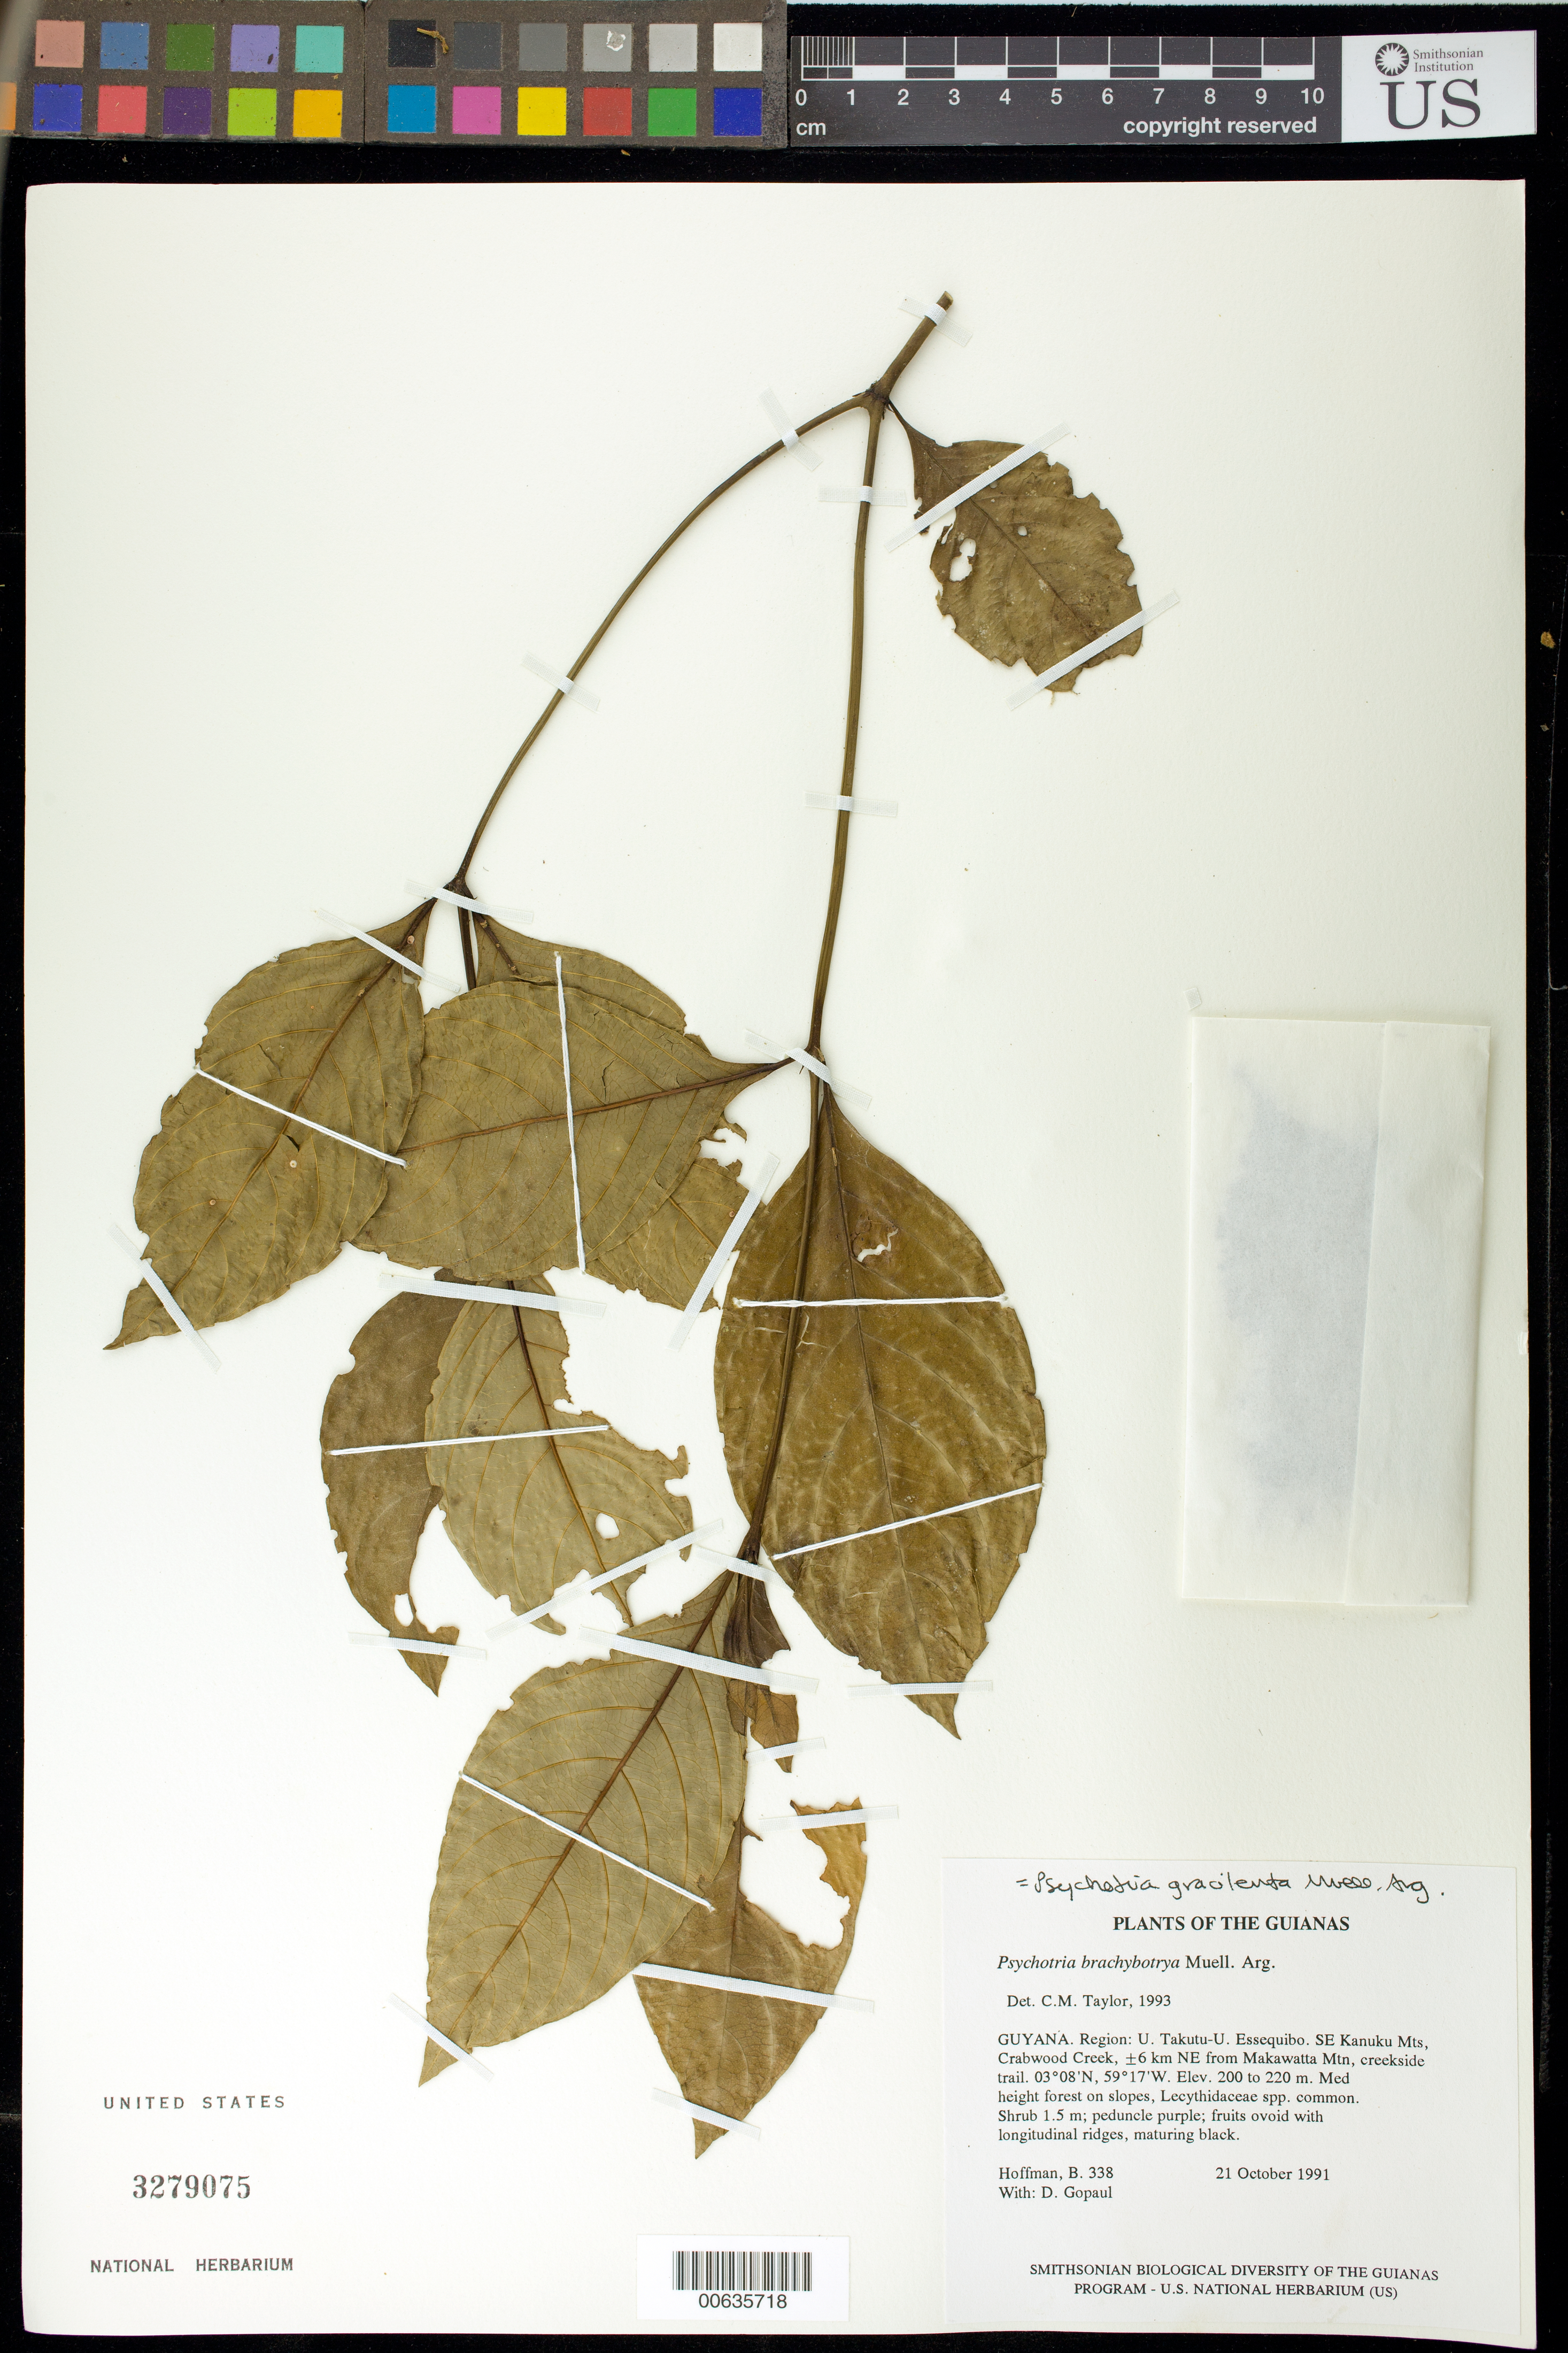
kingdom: Plantae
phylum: Tracheophyta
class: Magnoliopsida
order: Gentianales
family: Rubiaceae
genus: Palicourea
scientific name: Palicourea gracilenta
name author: (Müll. Arg.) Delprete & J.H. Kirkbr.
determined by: Kirkbride, J. H., Jr.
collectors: B. Hoffman & D. Gopaul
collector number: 338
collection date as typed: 21 October 1991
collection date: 1991-10-21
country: Guyana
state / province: U. Takutu-U. Essequibo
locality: SE Kanuku Mts, Crabwood Creek, ±6 km NE from Makawatta Mtn, creekside trail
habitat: Med height forest on slopes, Lecythidaceae spp. common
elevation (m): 200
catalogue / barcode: US 3279075